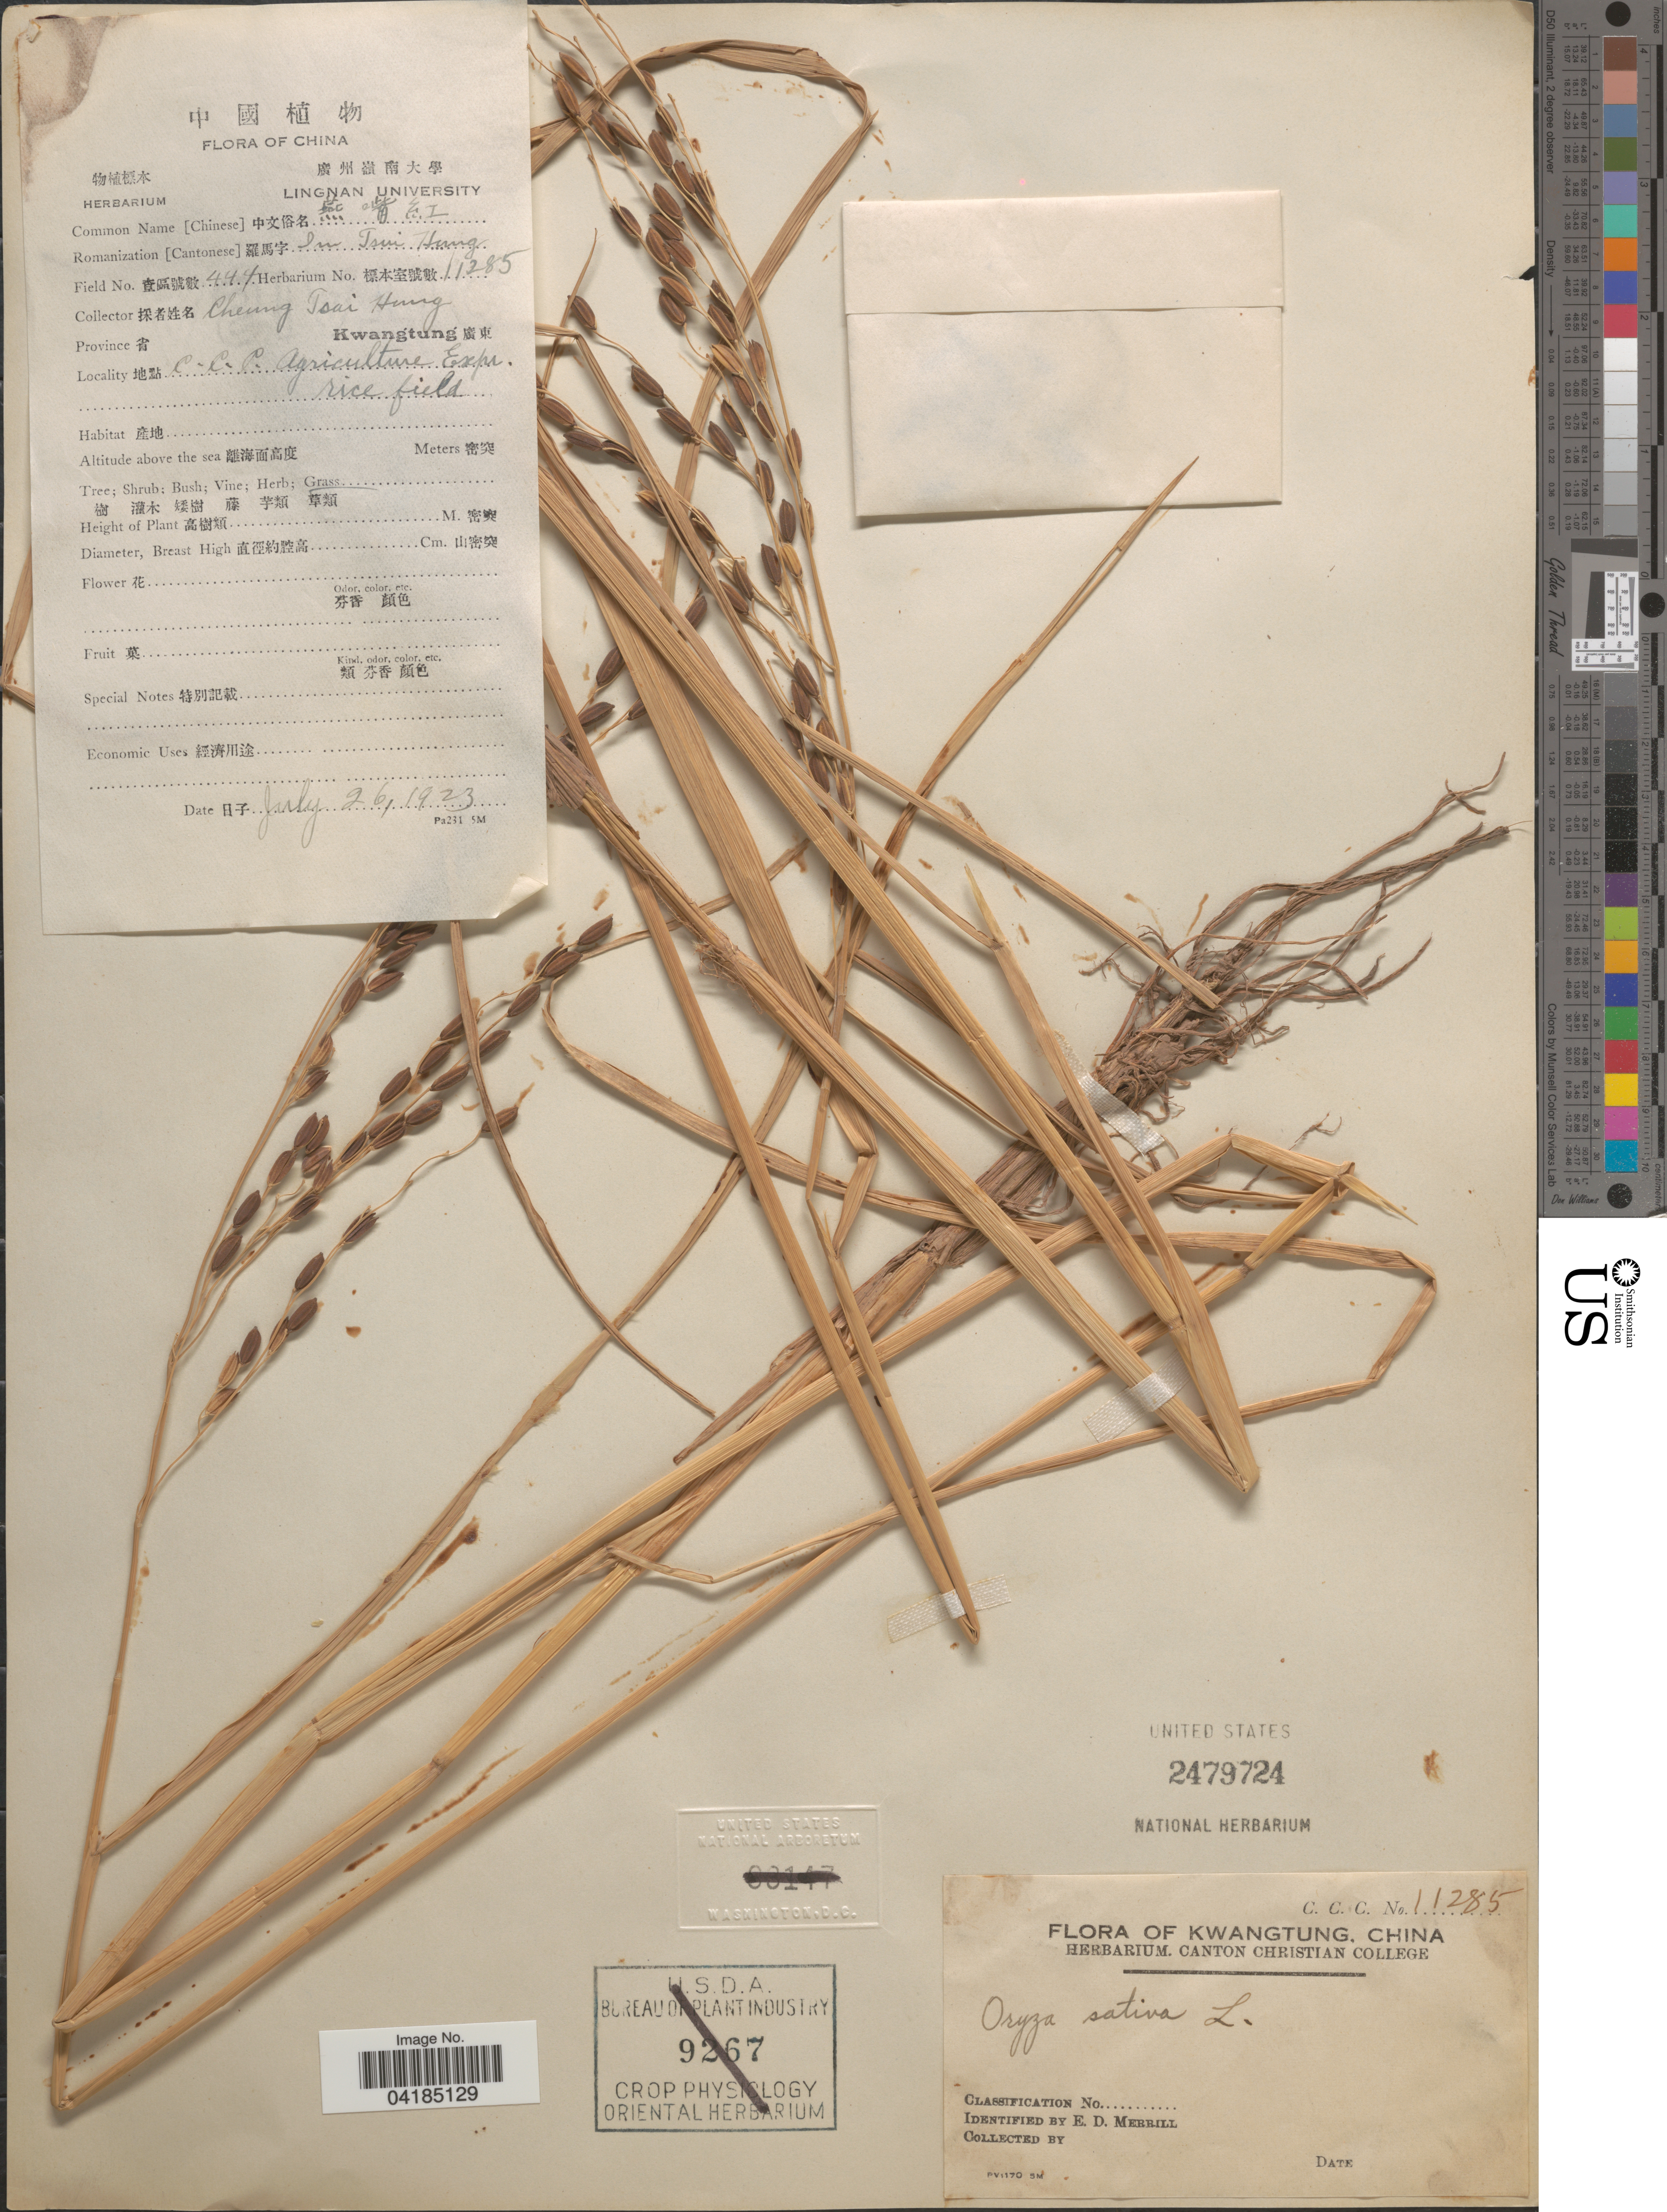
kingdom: Plantae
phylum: Tracheophyta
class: Liliopsida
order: Poales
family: Poaceae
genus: Oryza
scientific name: Oryza sativa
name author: L.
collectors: Cheung Tsai Hung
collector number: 444/11385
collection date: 1923-07-26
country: China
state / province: Guangdong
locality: Province Kwangtung. X. C.C.C. Agriculture Expr. rice field.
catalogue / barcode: US 2479724